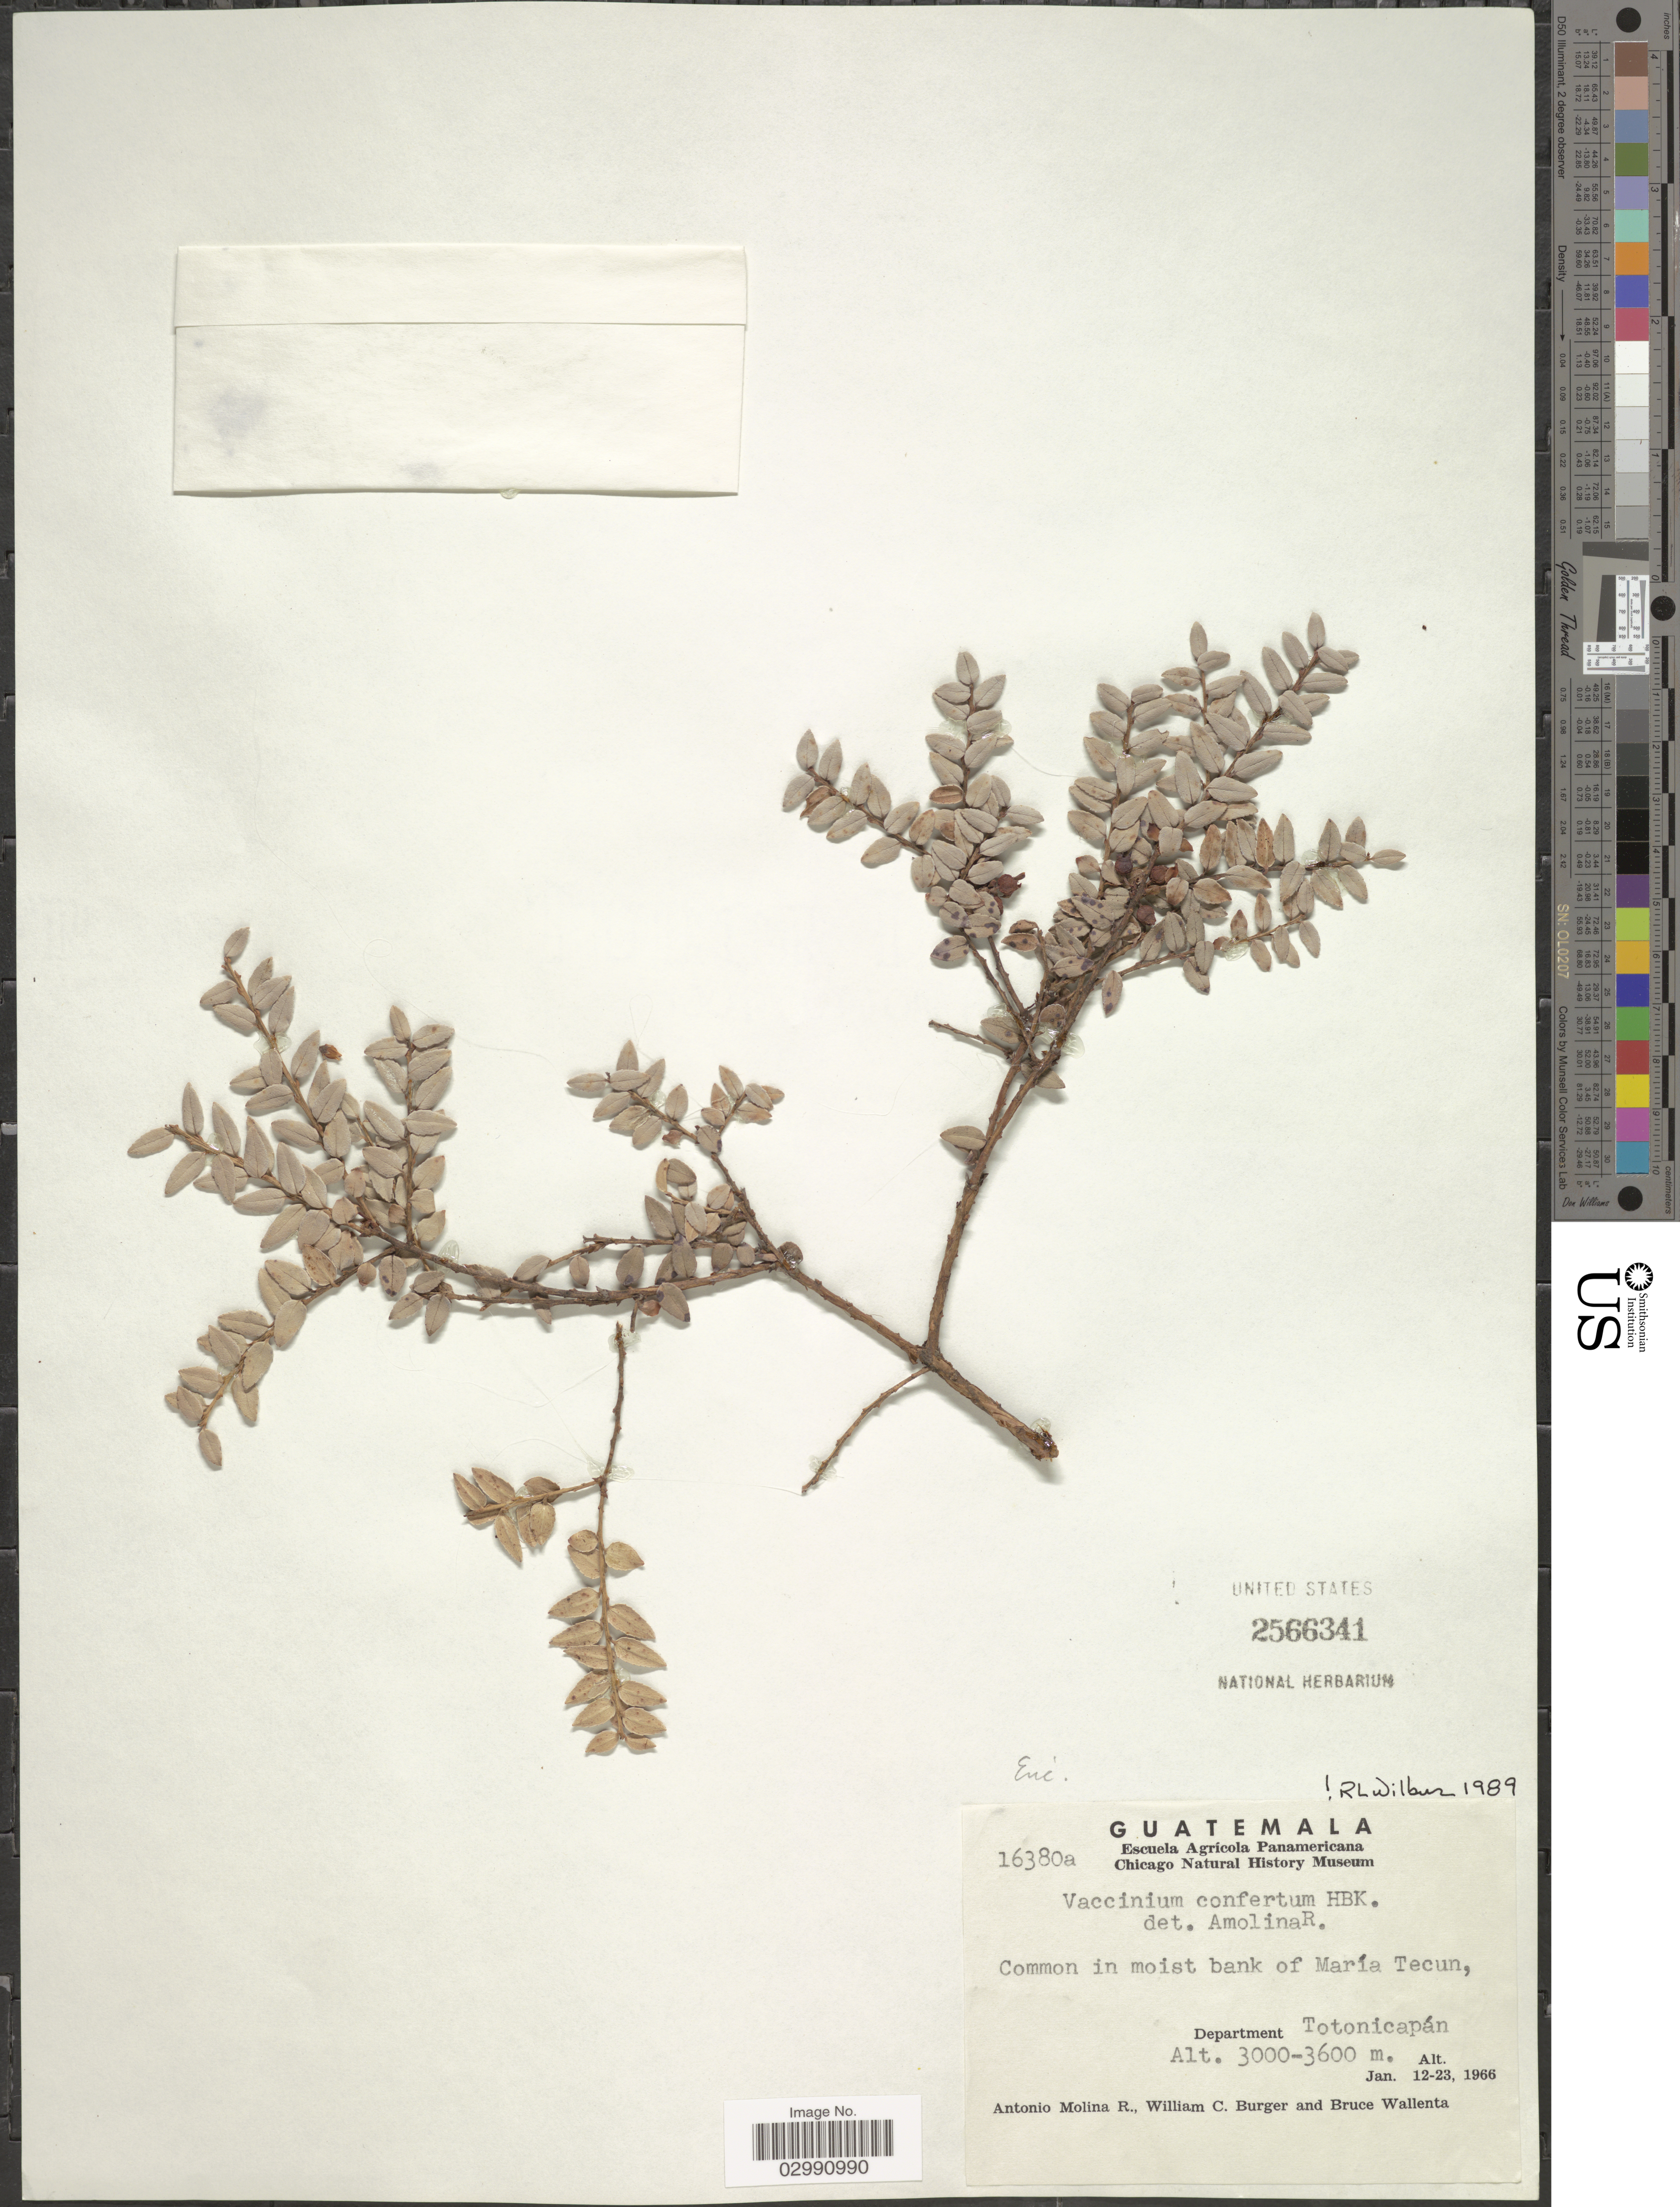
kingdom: Plantae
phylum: Tracheophyta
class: Magnoliopsida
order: Ericales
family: Ericaceae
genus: Vaccinium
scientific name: Vaccinium confertum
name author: Kunth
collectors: A. Molina R., W. Burger & B. Wallenta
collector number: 16380a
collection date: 1966-01-12/1966-01-23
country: Guatemala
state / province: Totonicapan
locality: Common in moist bank of María Tecun, Department Totonicapán.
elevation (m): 3000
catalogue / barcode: US 2566341